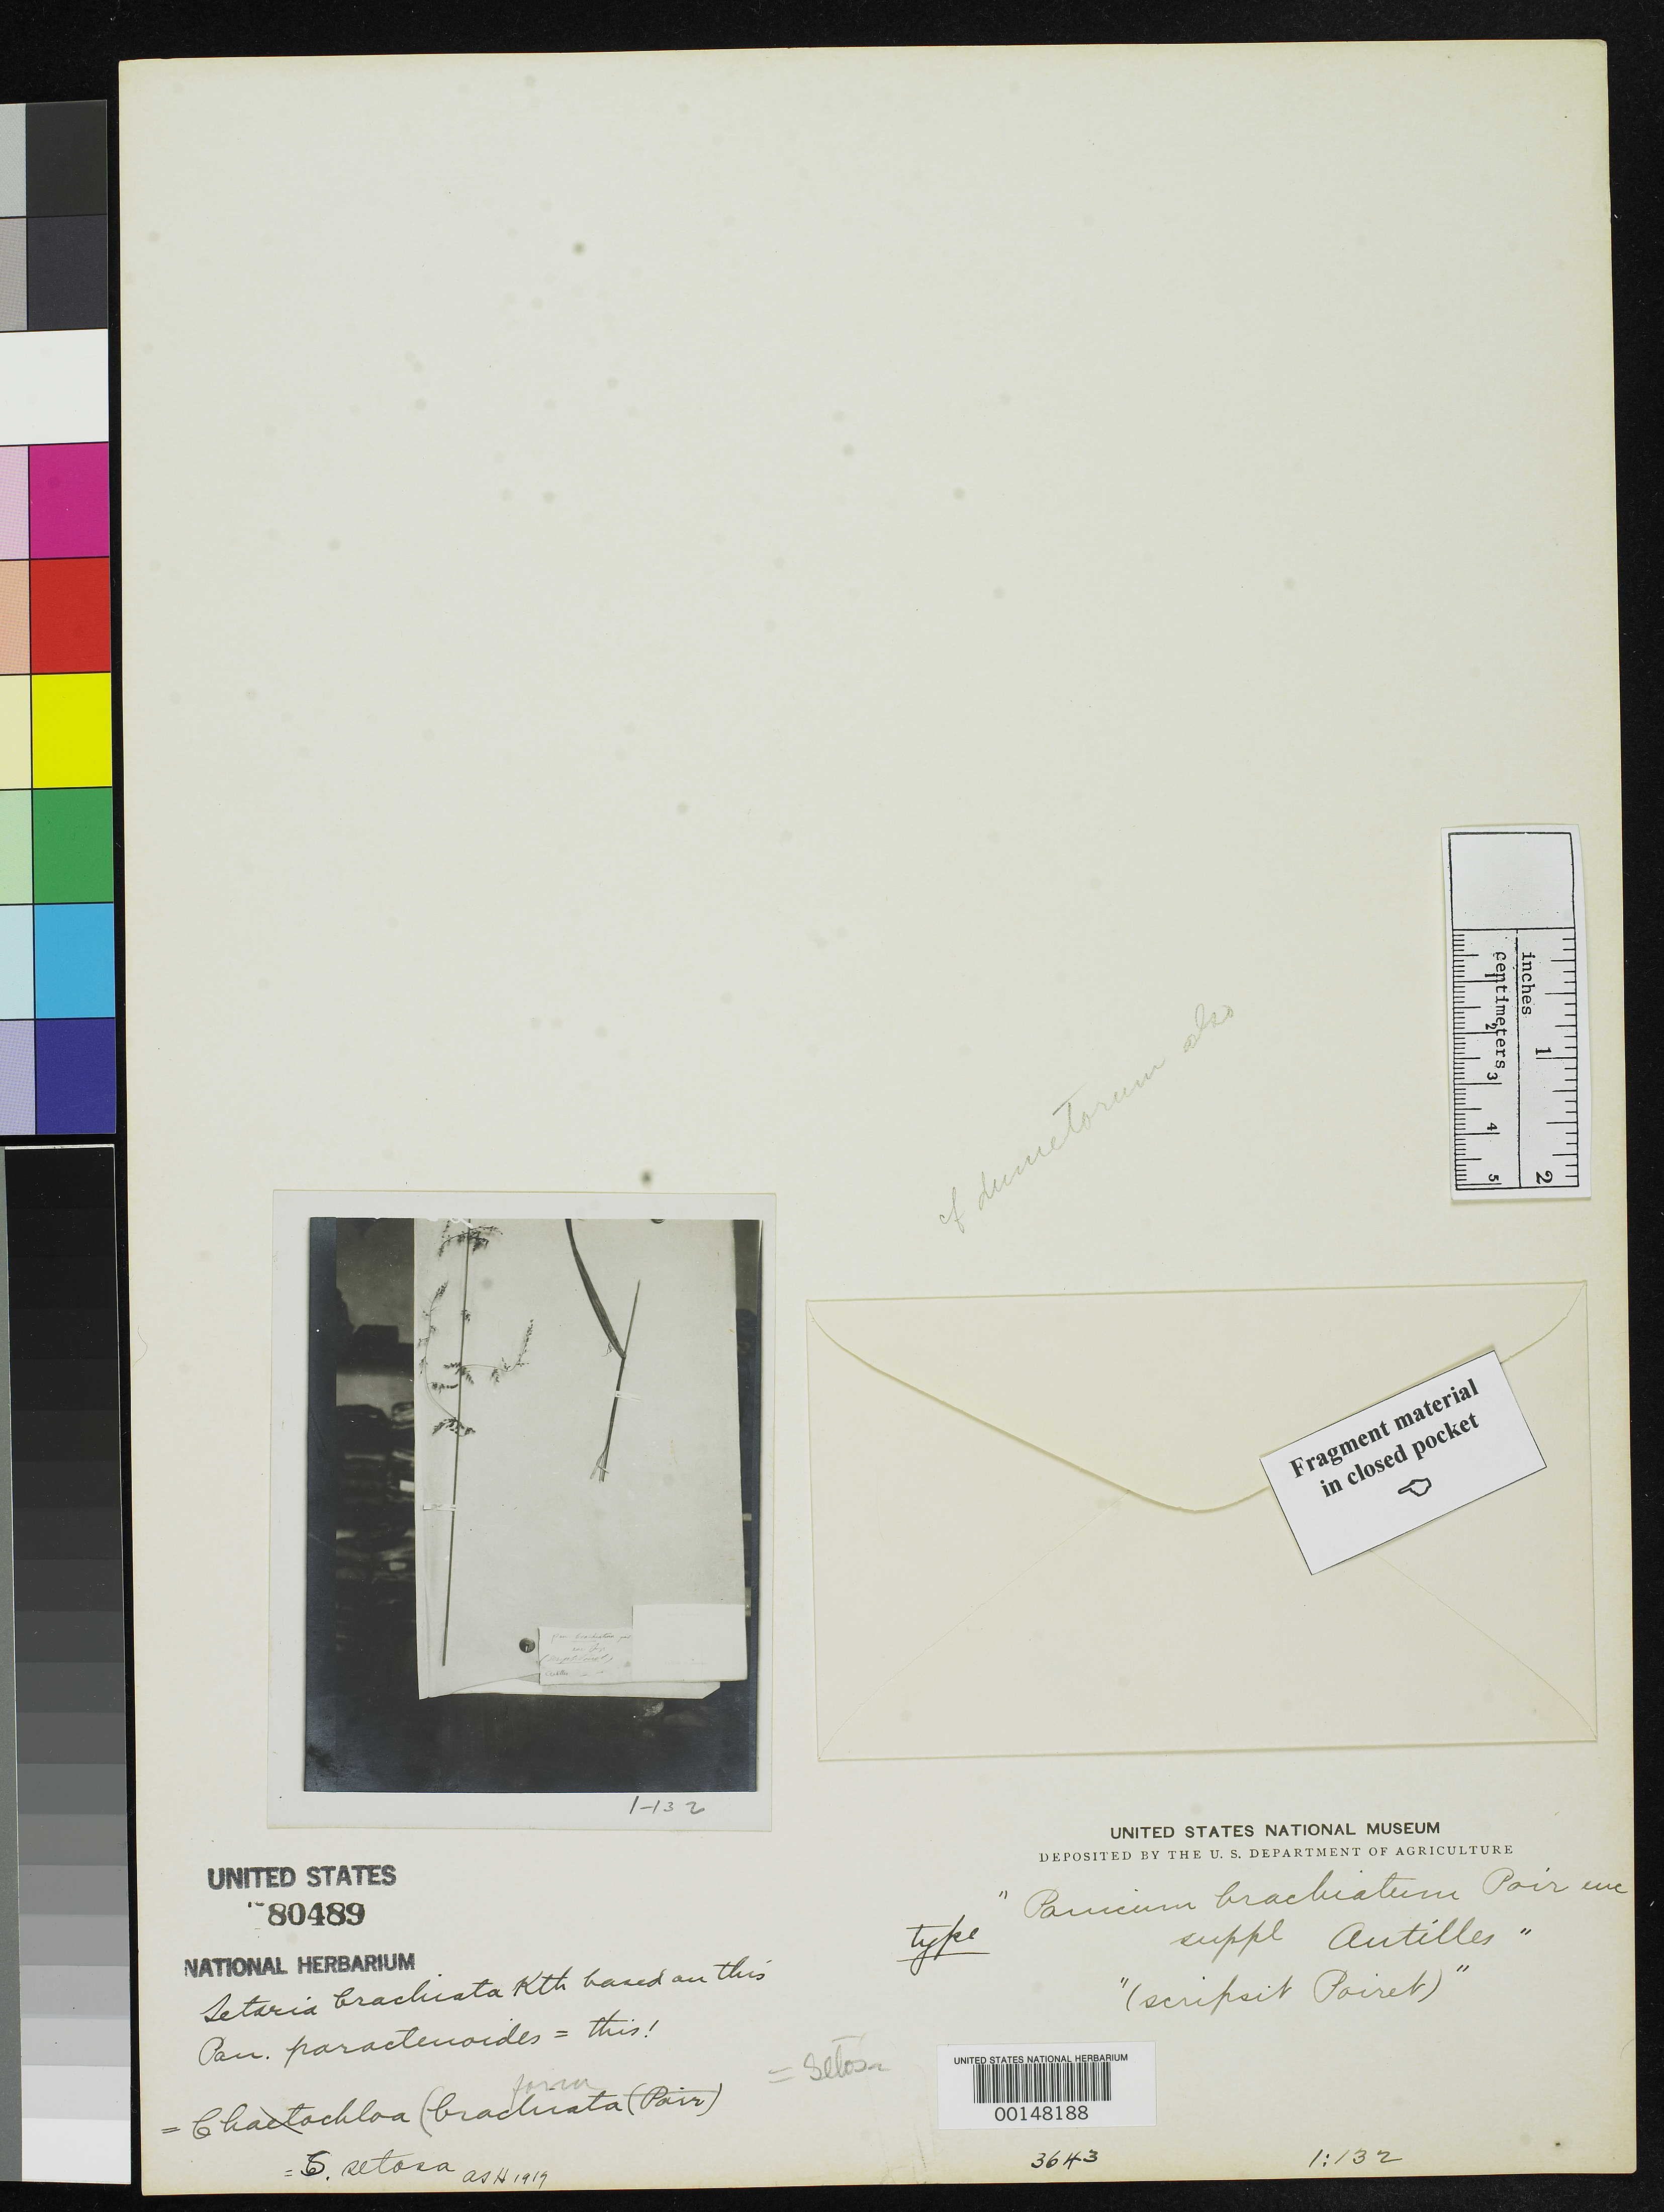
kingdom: Plantae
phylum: Tracheophyta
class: Liliopsida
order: Poales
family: Poaceae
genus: Panicum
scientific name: Panicum brachiatum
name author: Poir. in Lam.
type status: Type Fragment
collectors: ex herb. Desfont.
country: Netherlands Antilles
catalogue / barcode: US 80489